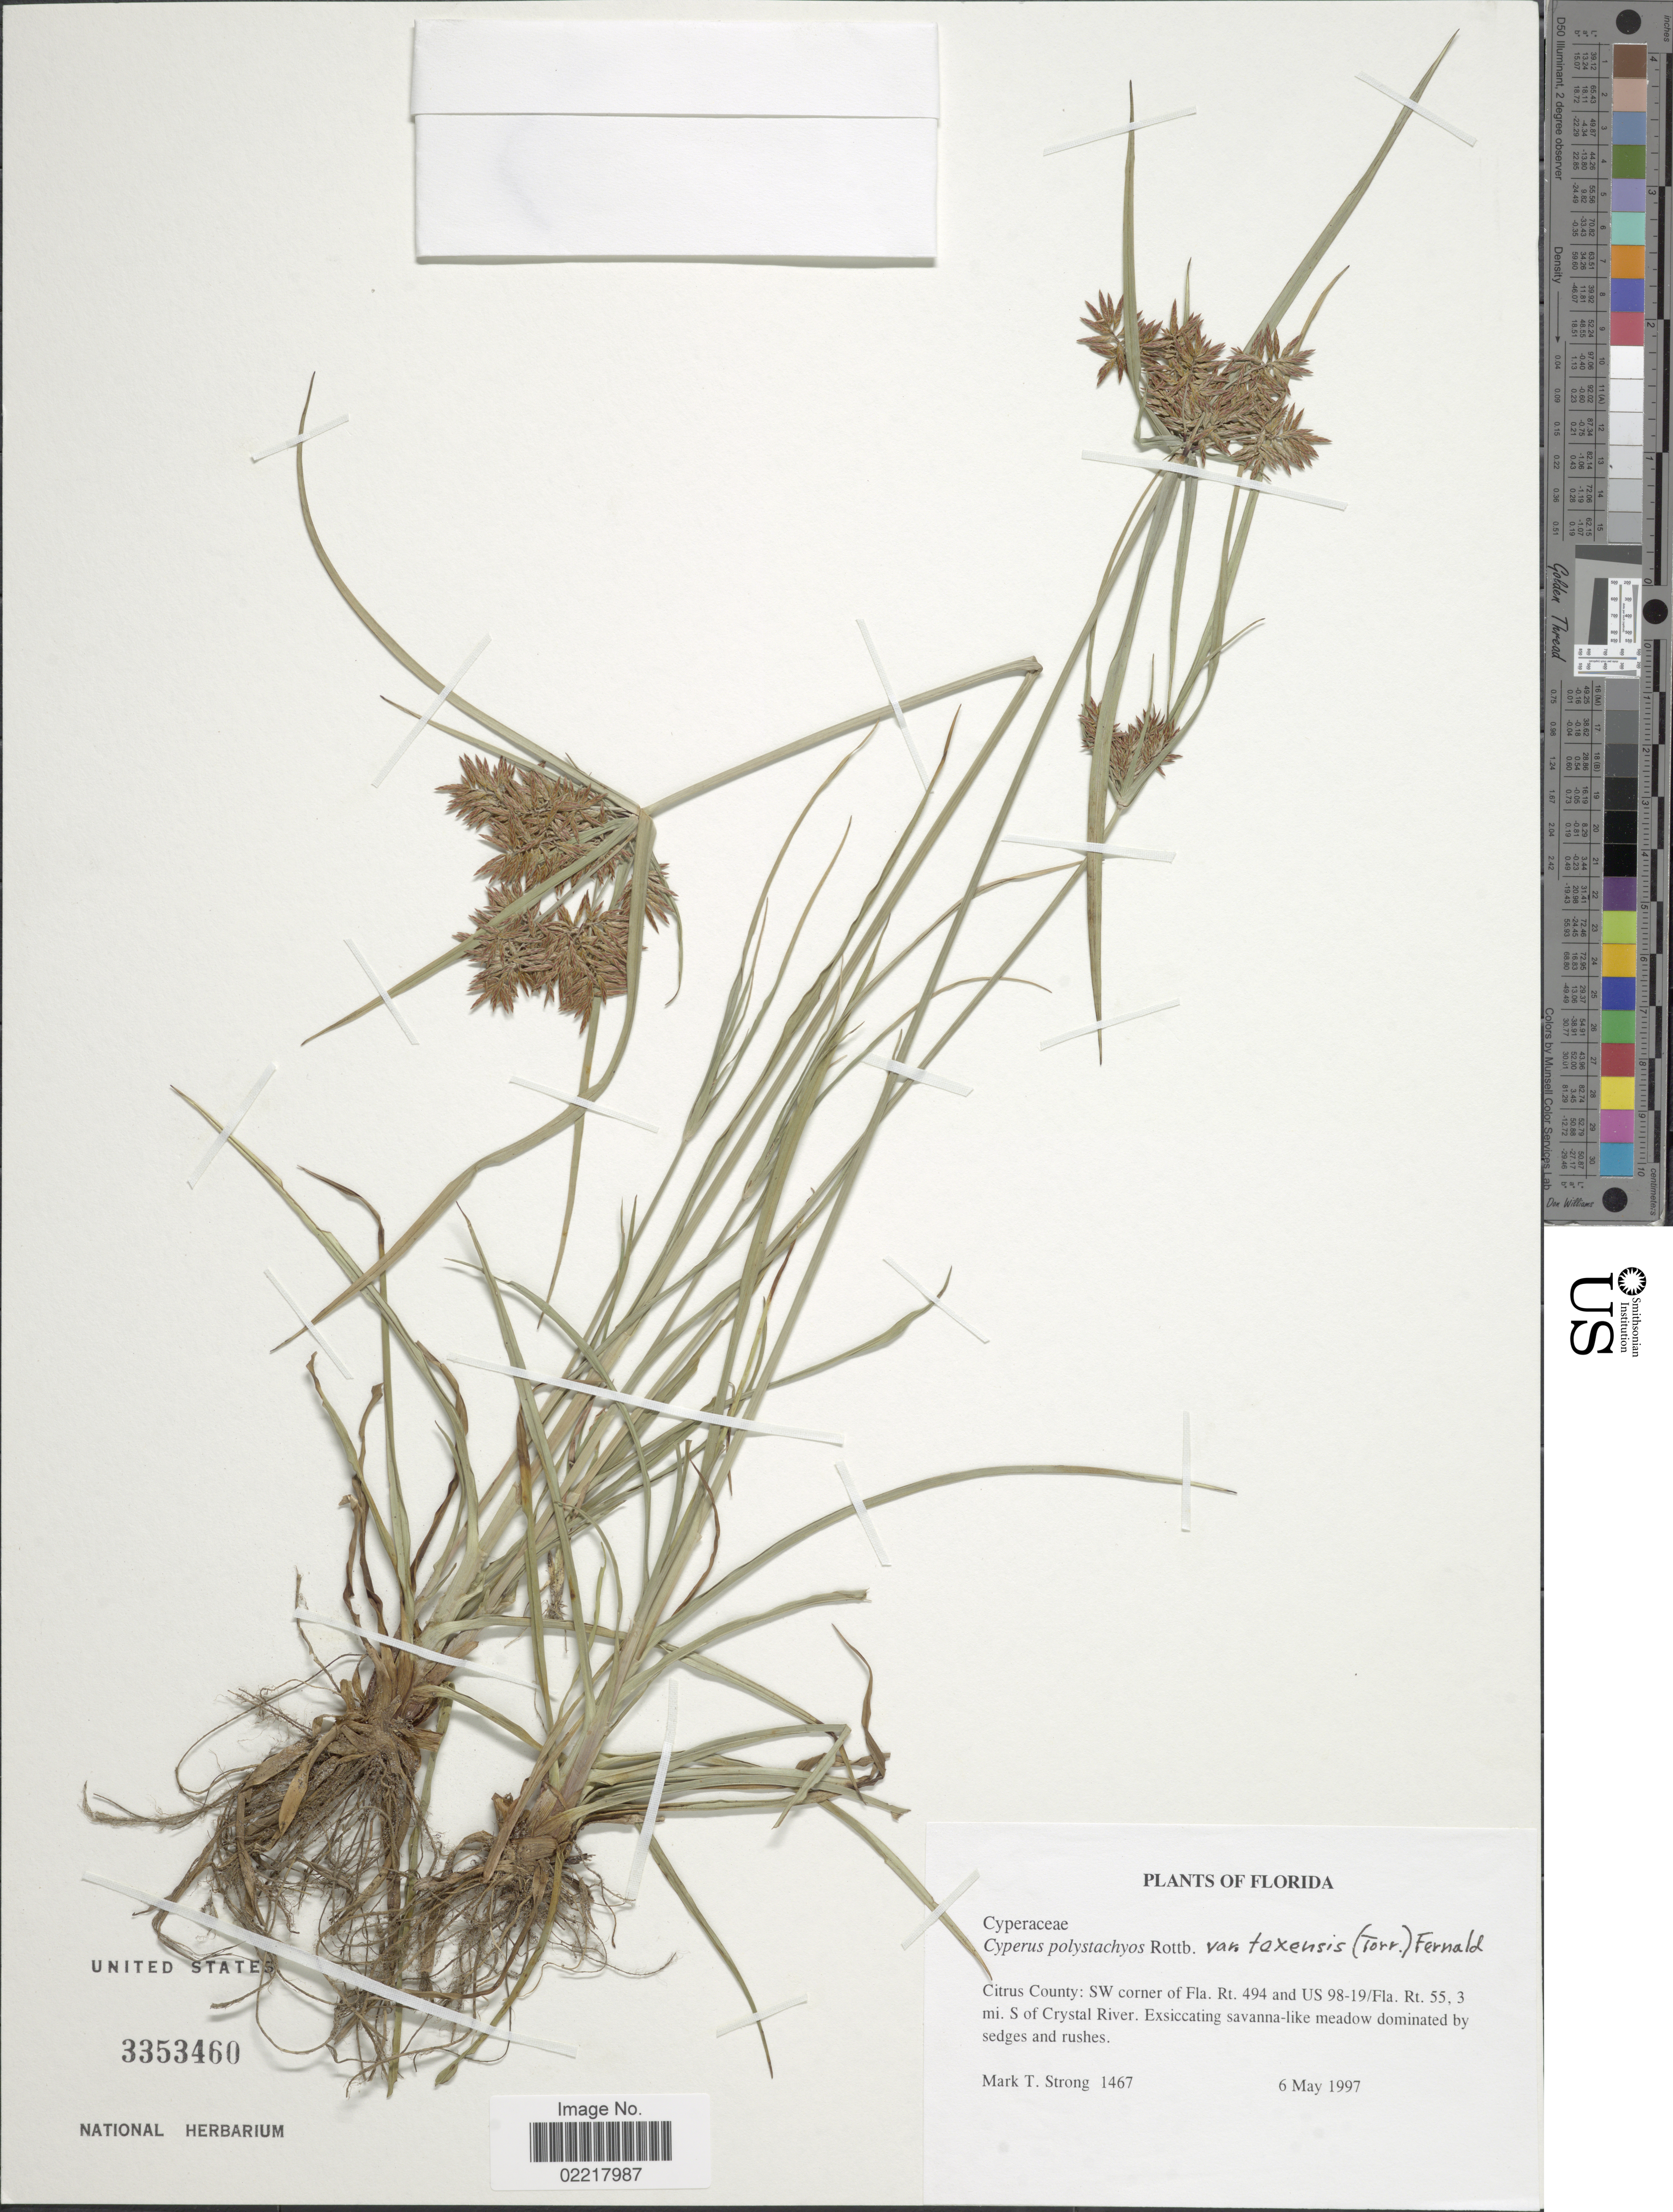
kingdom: Plantae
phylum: Tracheophyta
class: Liliopsida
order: Poales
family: Cyperaceae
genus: Cyperus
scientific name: Cyperus polystachyos var. texensis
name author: (Torr.) Fernald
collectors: M. T. Strong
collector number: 1467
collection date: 1997-05-06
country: United States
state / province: Florida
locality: Citrus County: SW corner of Fla. Rt 494 and US 98-19/Fla. Rt. 55, 3 mi S of Crystal River. Exsiccating savanna-like meadow dominated by sedges and rushes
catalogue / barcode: US 3353460